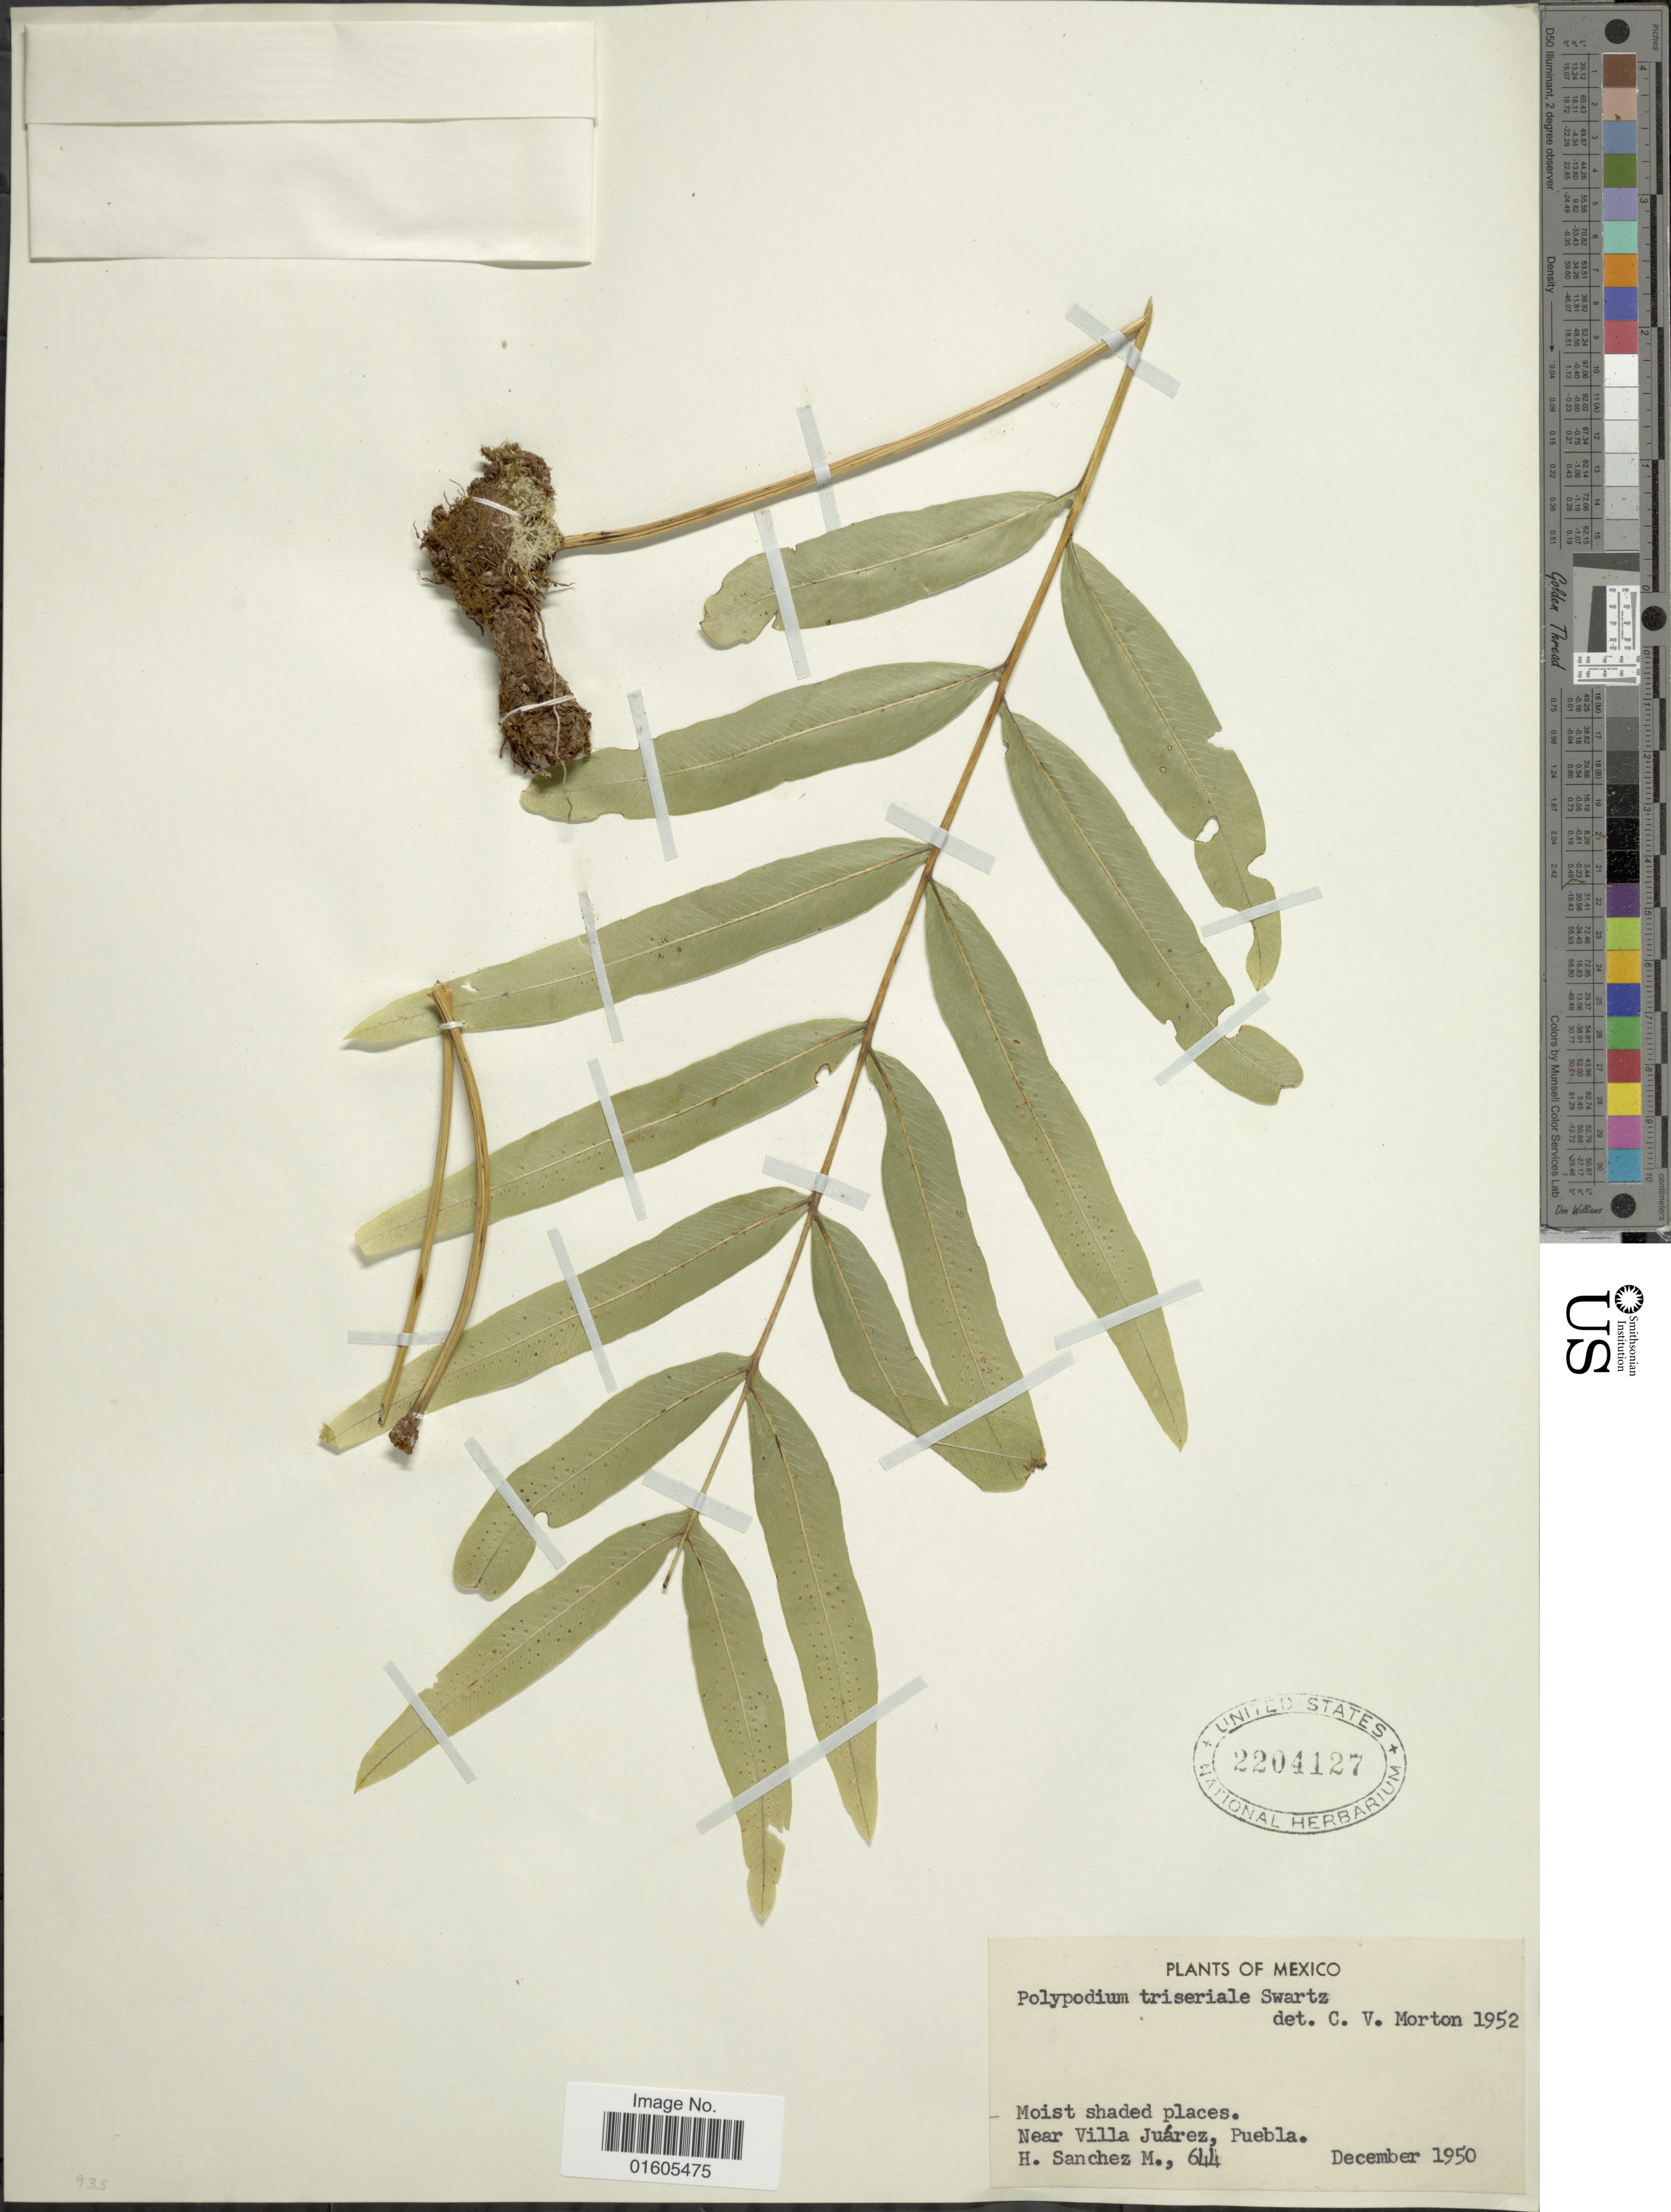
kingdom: Plantae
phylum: Tracheophyta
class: Polypodiopsida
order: Polypodiales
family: Polypodiaceae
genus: Serpocaulon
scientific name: Serpocaulon triseriale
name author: (Sw.) A.R. Sm.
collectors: H. Sánchez-Mejorada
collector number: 644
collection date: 1950-12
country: Mexico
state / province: Puebla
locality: Near Villa Juárez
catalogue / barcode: US 2204127